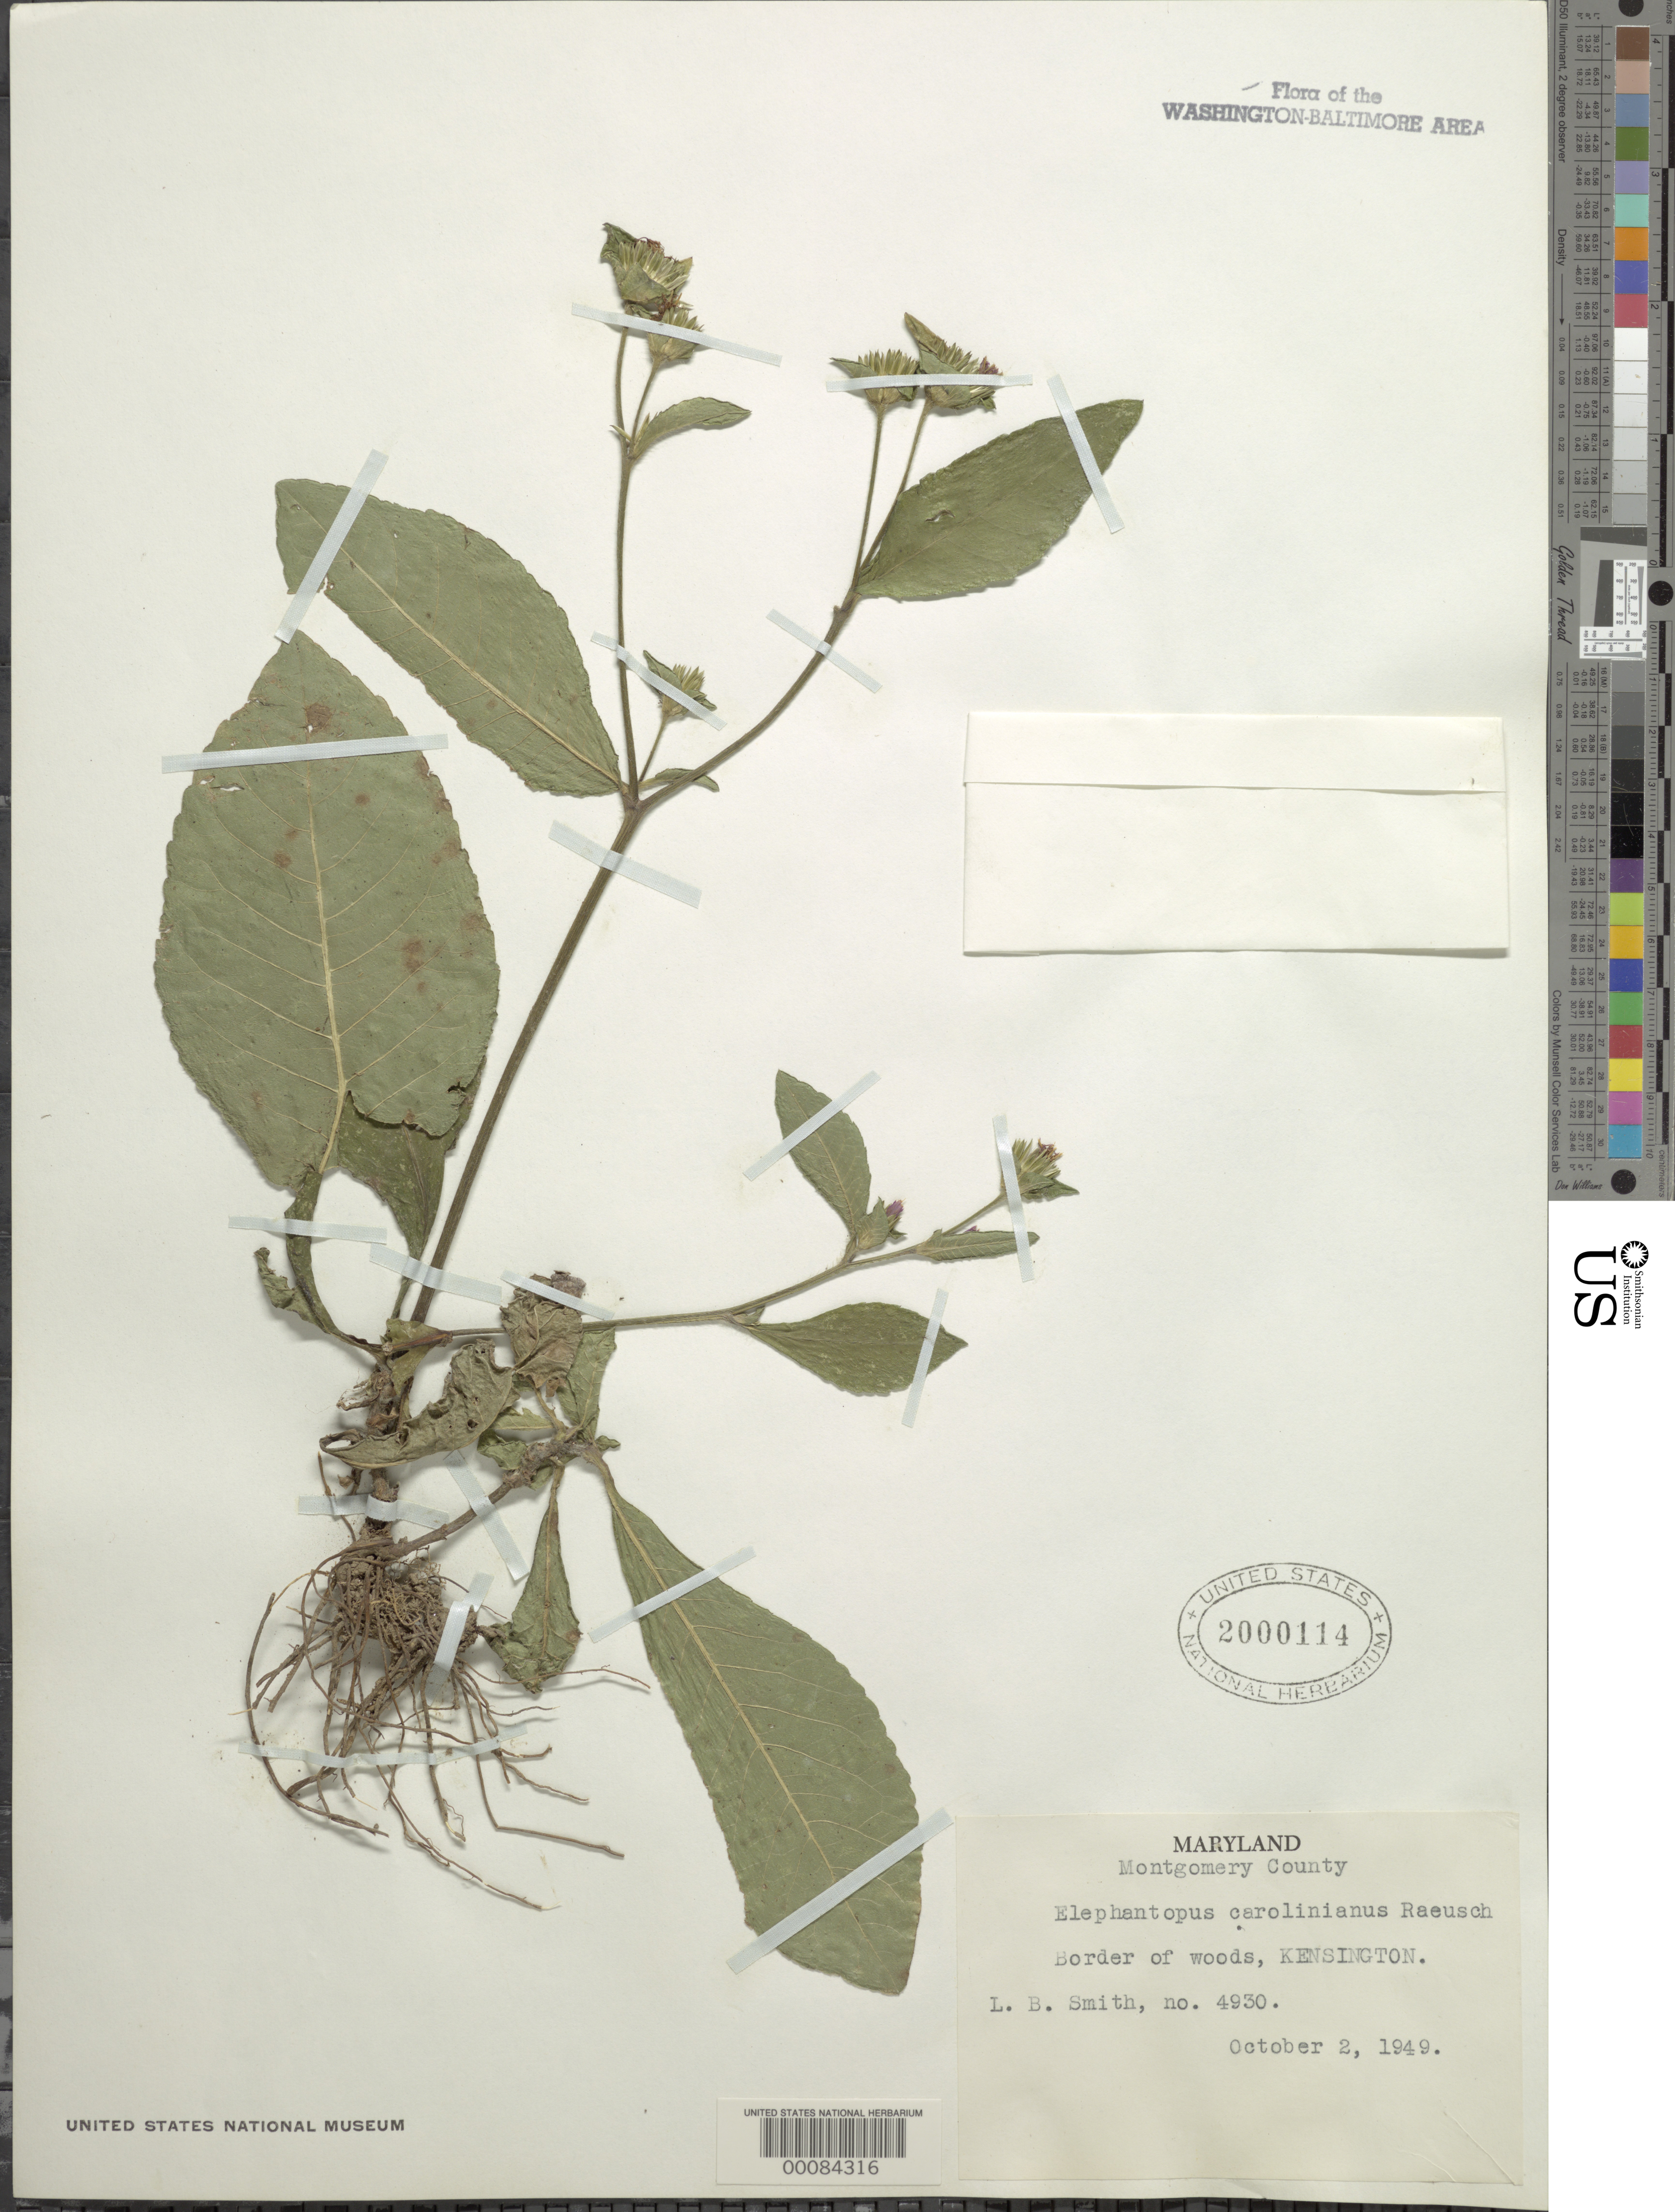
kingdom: Plantae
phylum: Tracheophyta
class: Magnoliopsida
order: Asterales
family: Asteraceae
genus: Elephantopus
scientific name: Elephantopus carolinianus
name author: Raeusch.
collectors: L. Smith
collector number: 4930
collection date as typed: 02 Oct 1949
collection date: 1949-10-02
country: United States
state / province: Maryland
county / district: Montgomery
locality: Kensington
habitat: Border of woods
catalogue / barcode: US 2000114